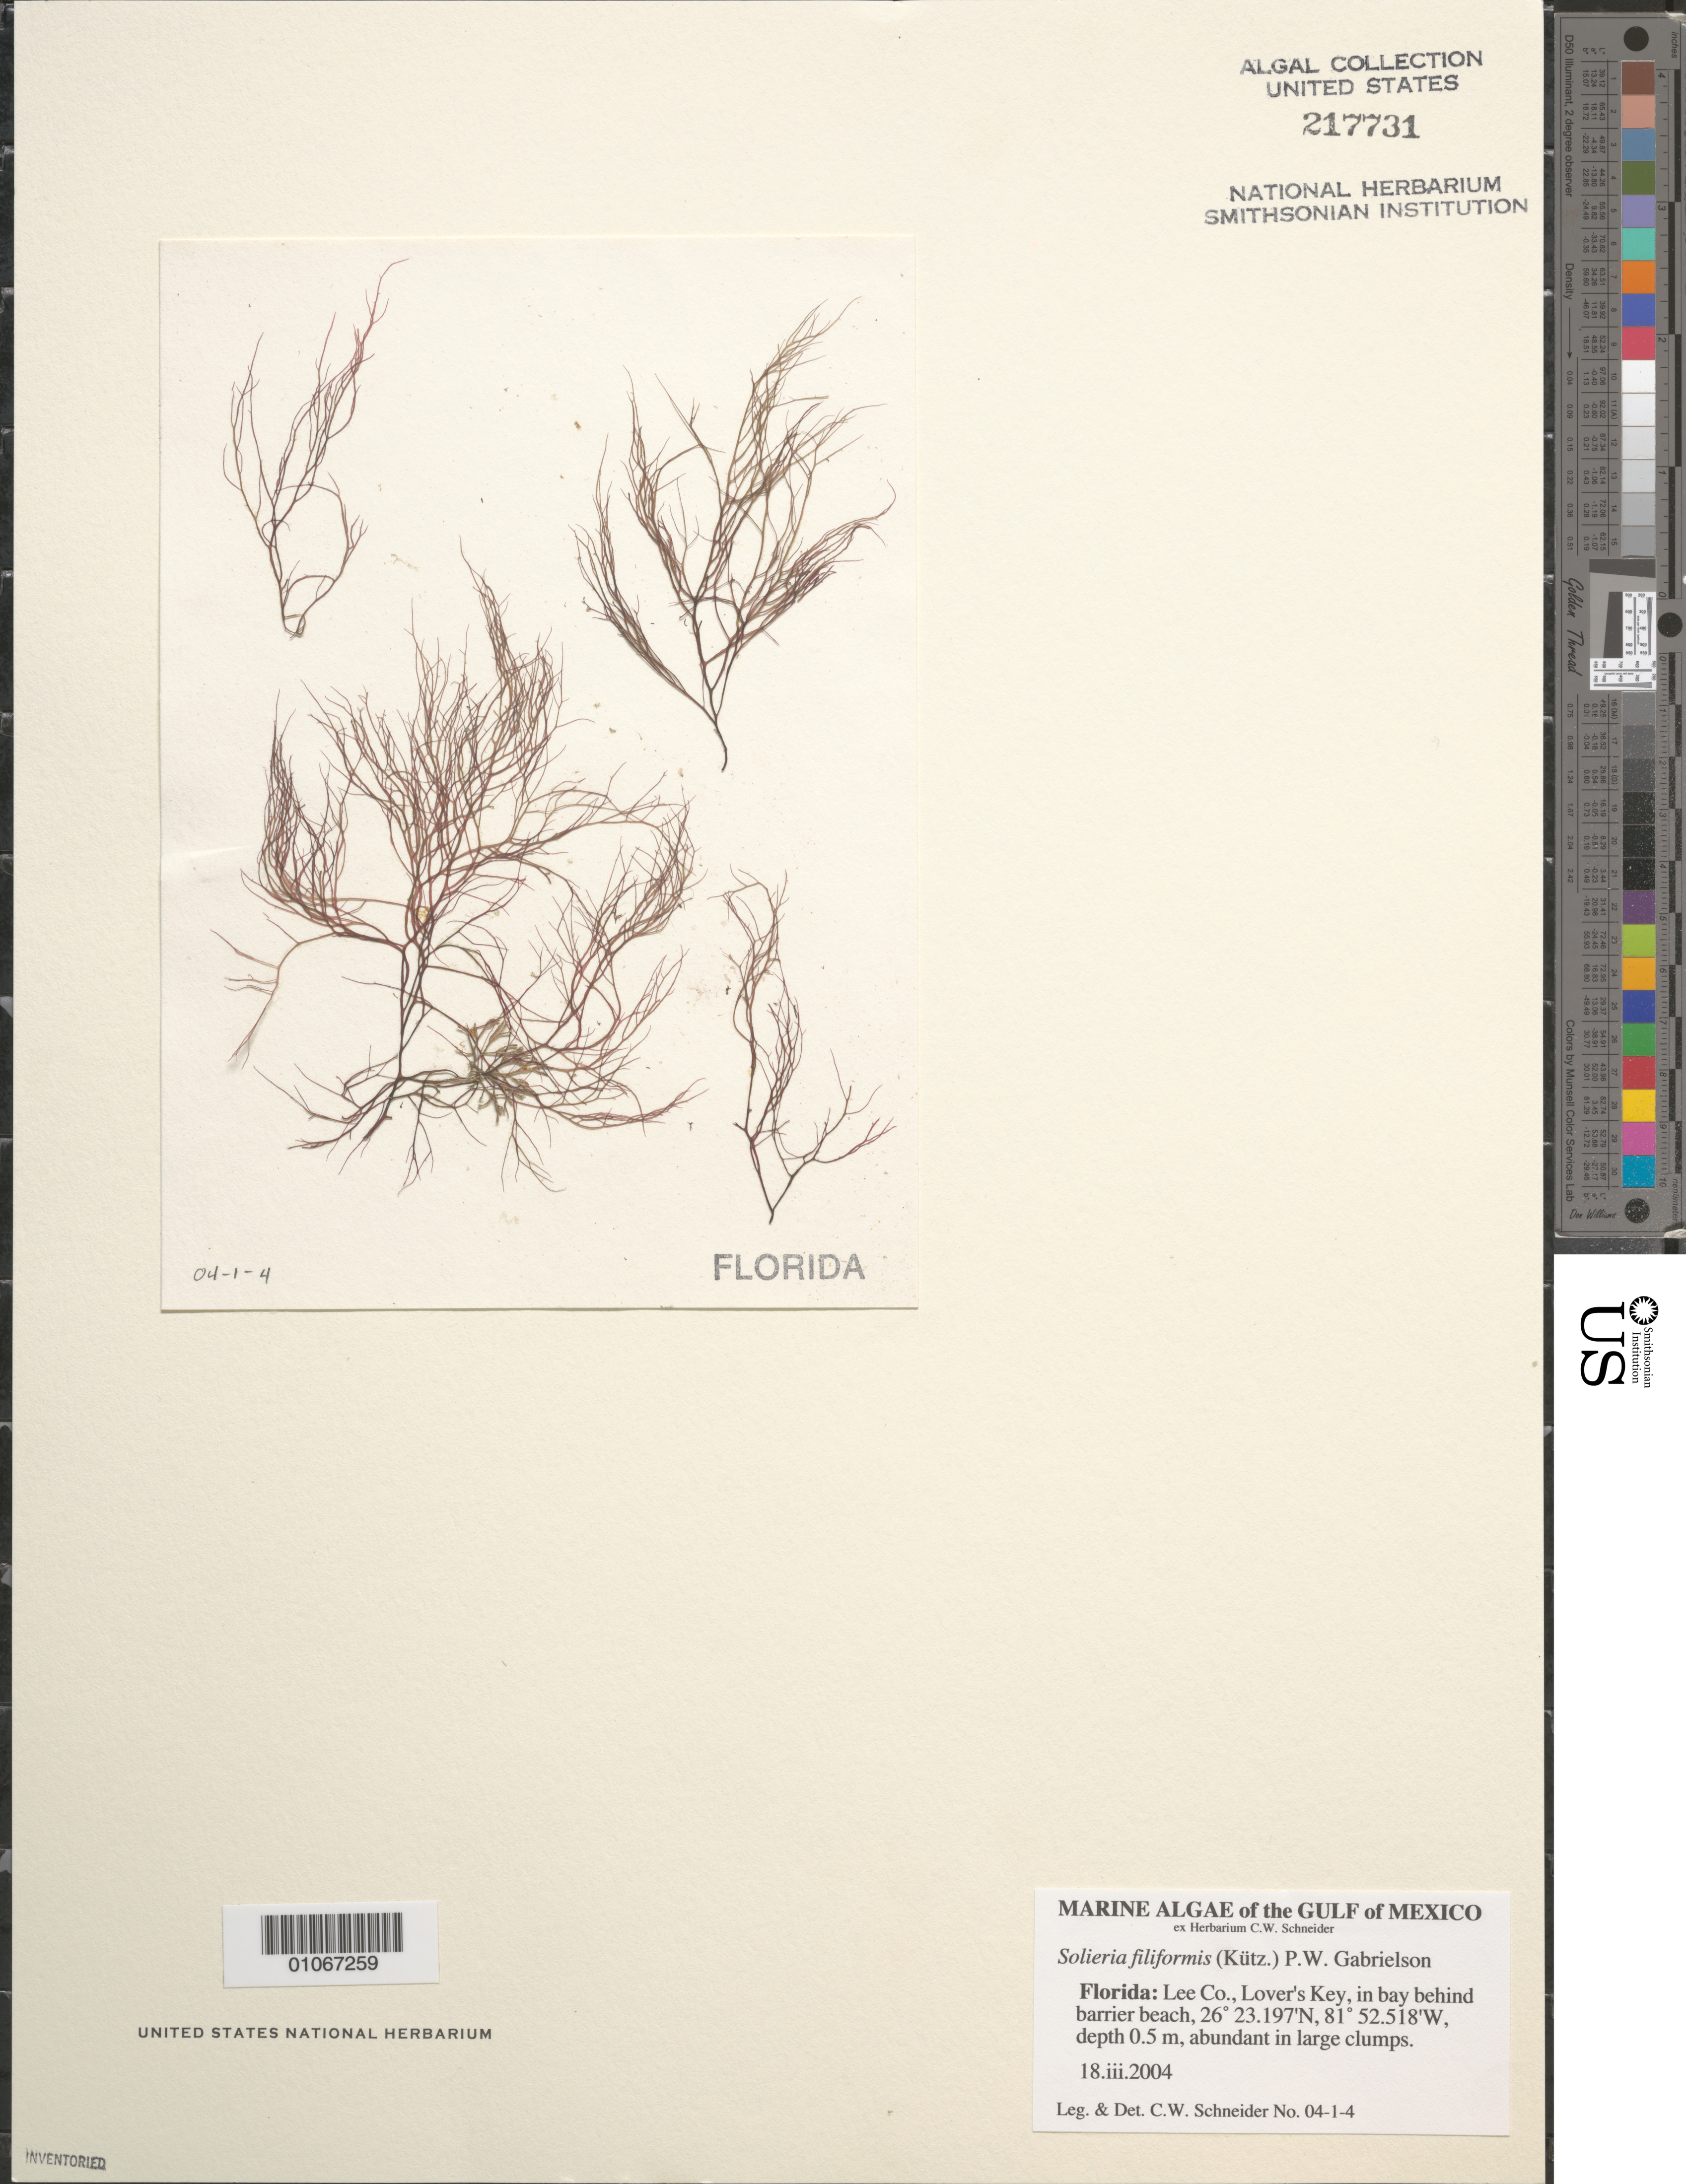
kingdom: Plantae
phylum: Rhodophyta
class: Florideophyceae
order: Gigartinales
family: Solieriaceae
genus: Solieria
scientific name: Solieria filiformis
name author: (Kütz.) P.W. Gabrielson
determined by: Schneider, C. W.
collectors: C. W. Schneider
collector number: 04-1-4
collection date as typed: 18 Mar 2004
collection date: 2004-03-18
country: United States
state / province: Florida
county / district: Lee County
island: Lovers Key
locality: Gulf of Mexico; in bay behind barrier beach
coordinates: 26 23.197'N, 81 52.518'W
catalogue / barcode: US 217731